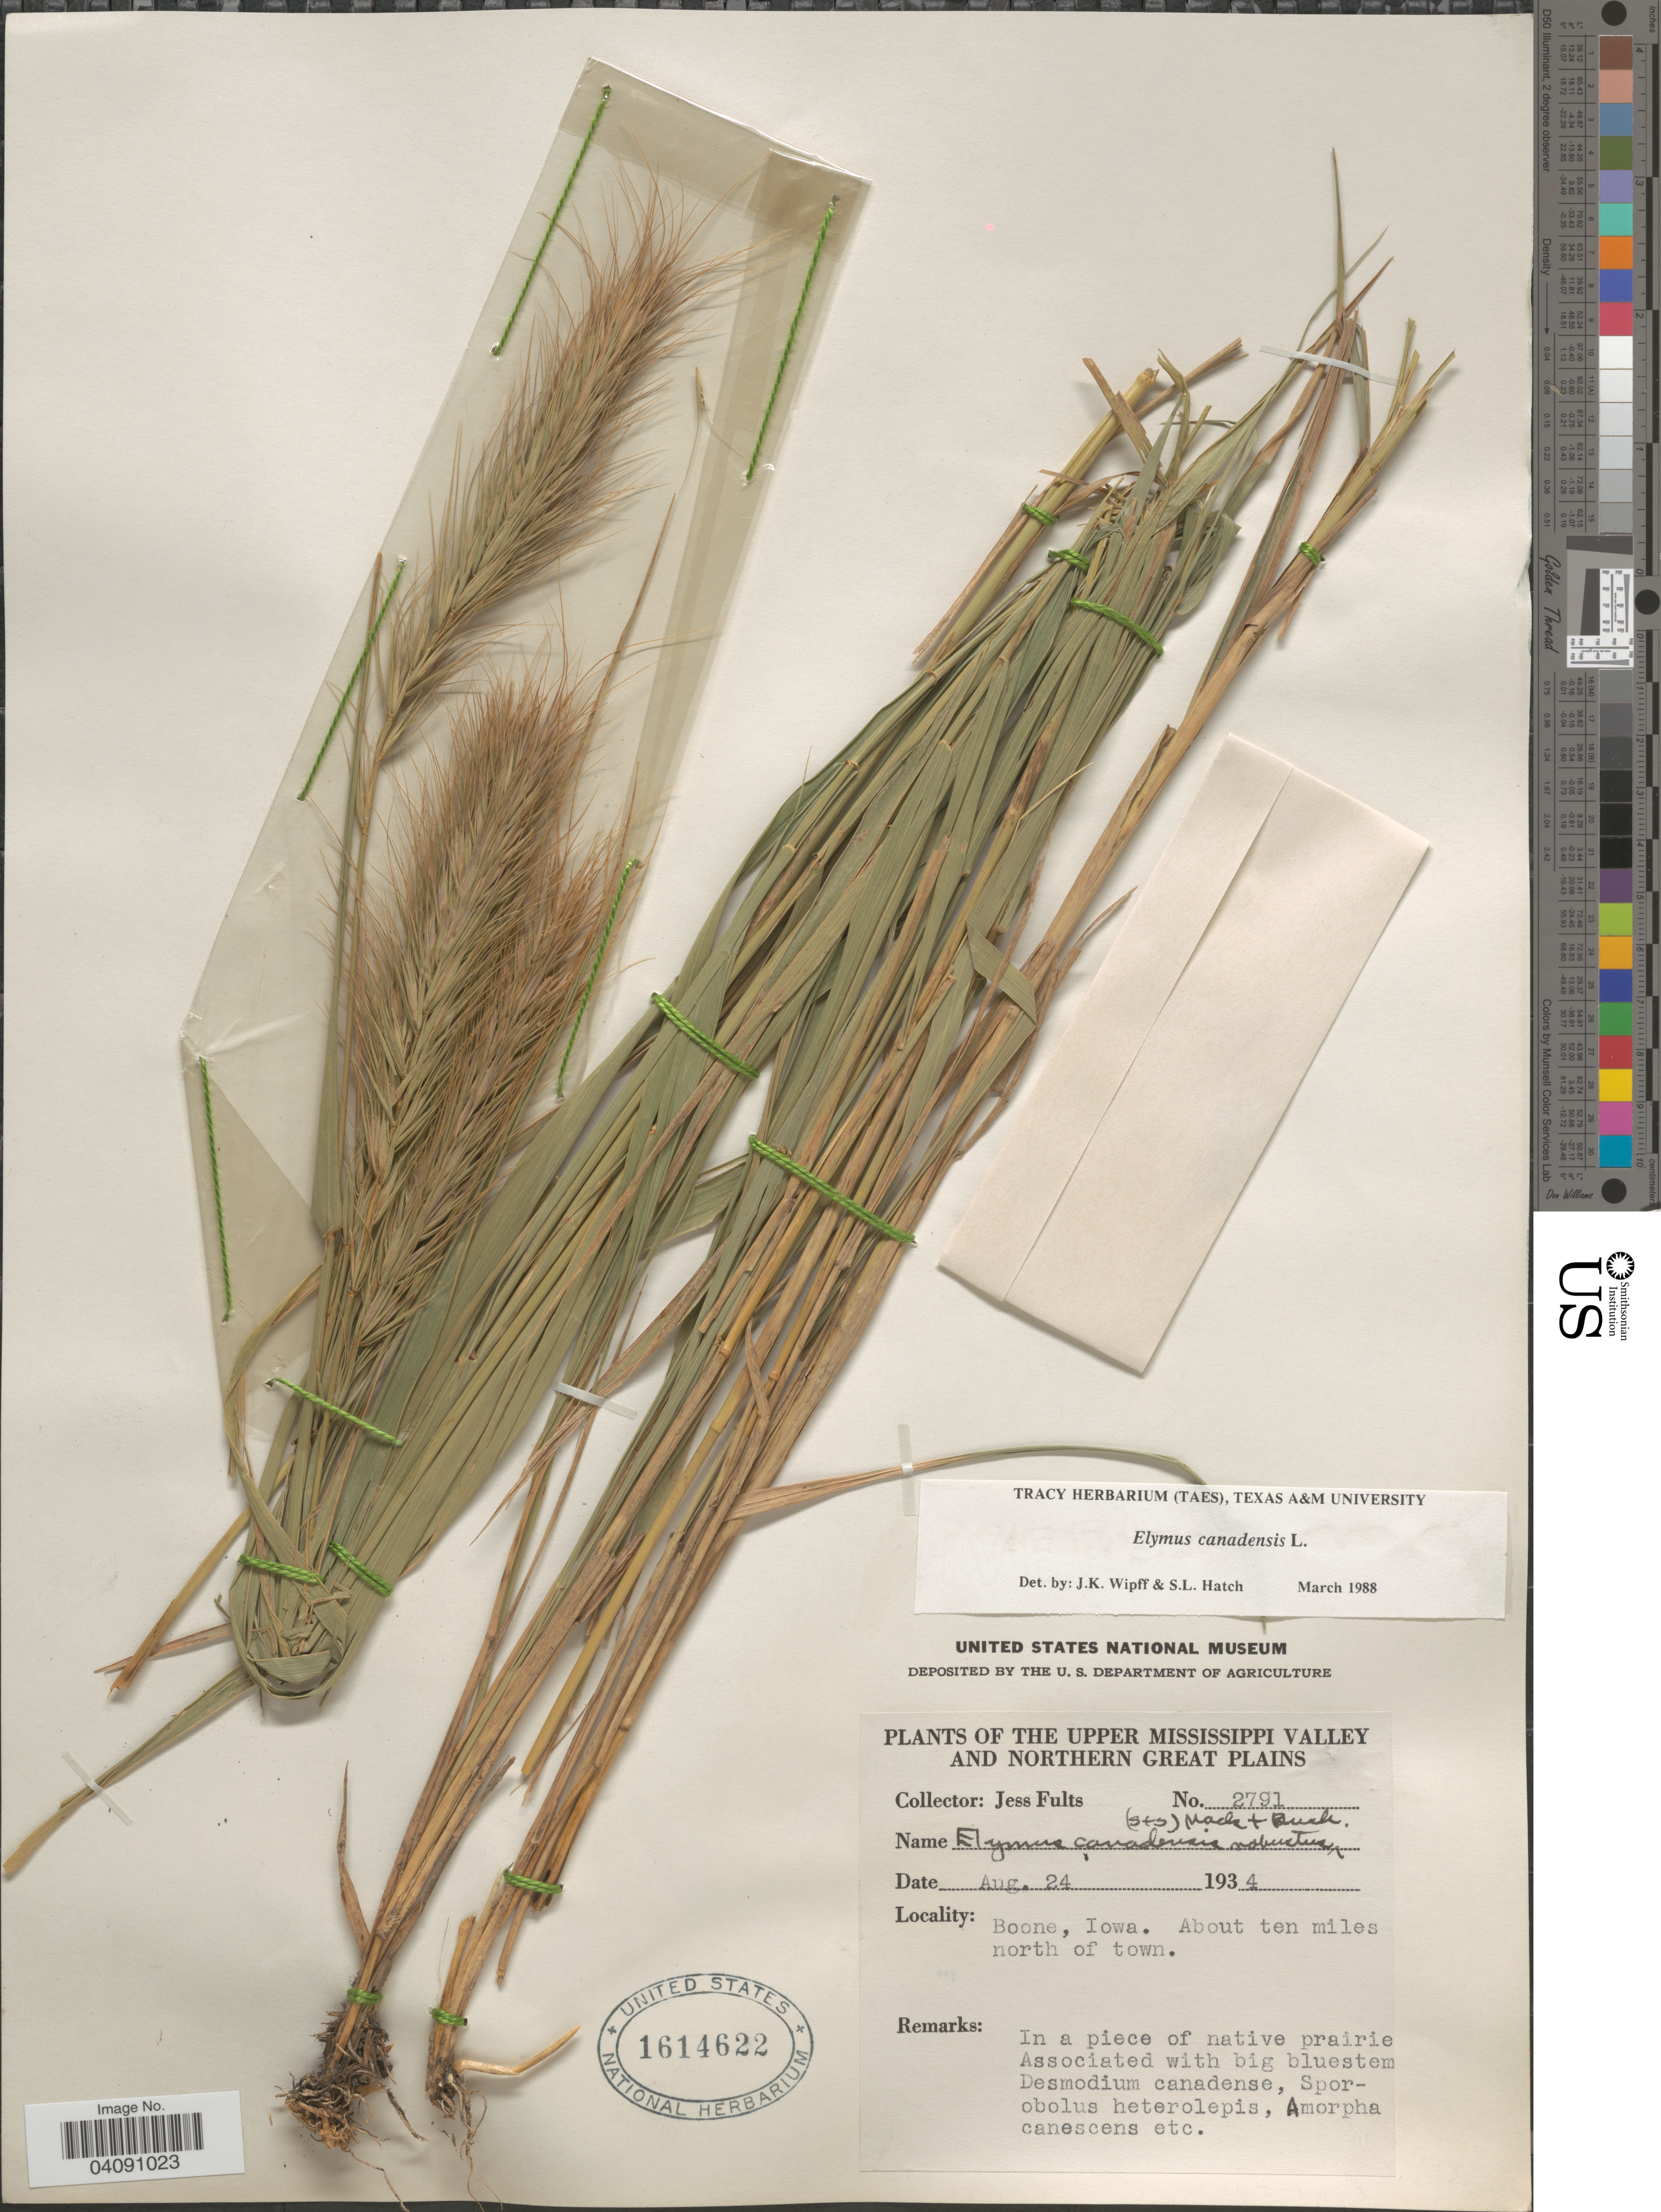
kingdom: Plantae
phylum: Tracheophyta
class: Liliopsida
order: Poales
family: Poaceae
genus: Elymus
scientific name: Elymus canadensis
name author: L.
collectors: J. Fults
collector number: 2791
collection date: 1934-08-24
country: United States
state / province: Iowa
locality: Upper Mississippi Valley and Northern Great Plains. Boone. About ten miles north of town.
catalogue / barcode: US 1614622